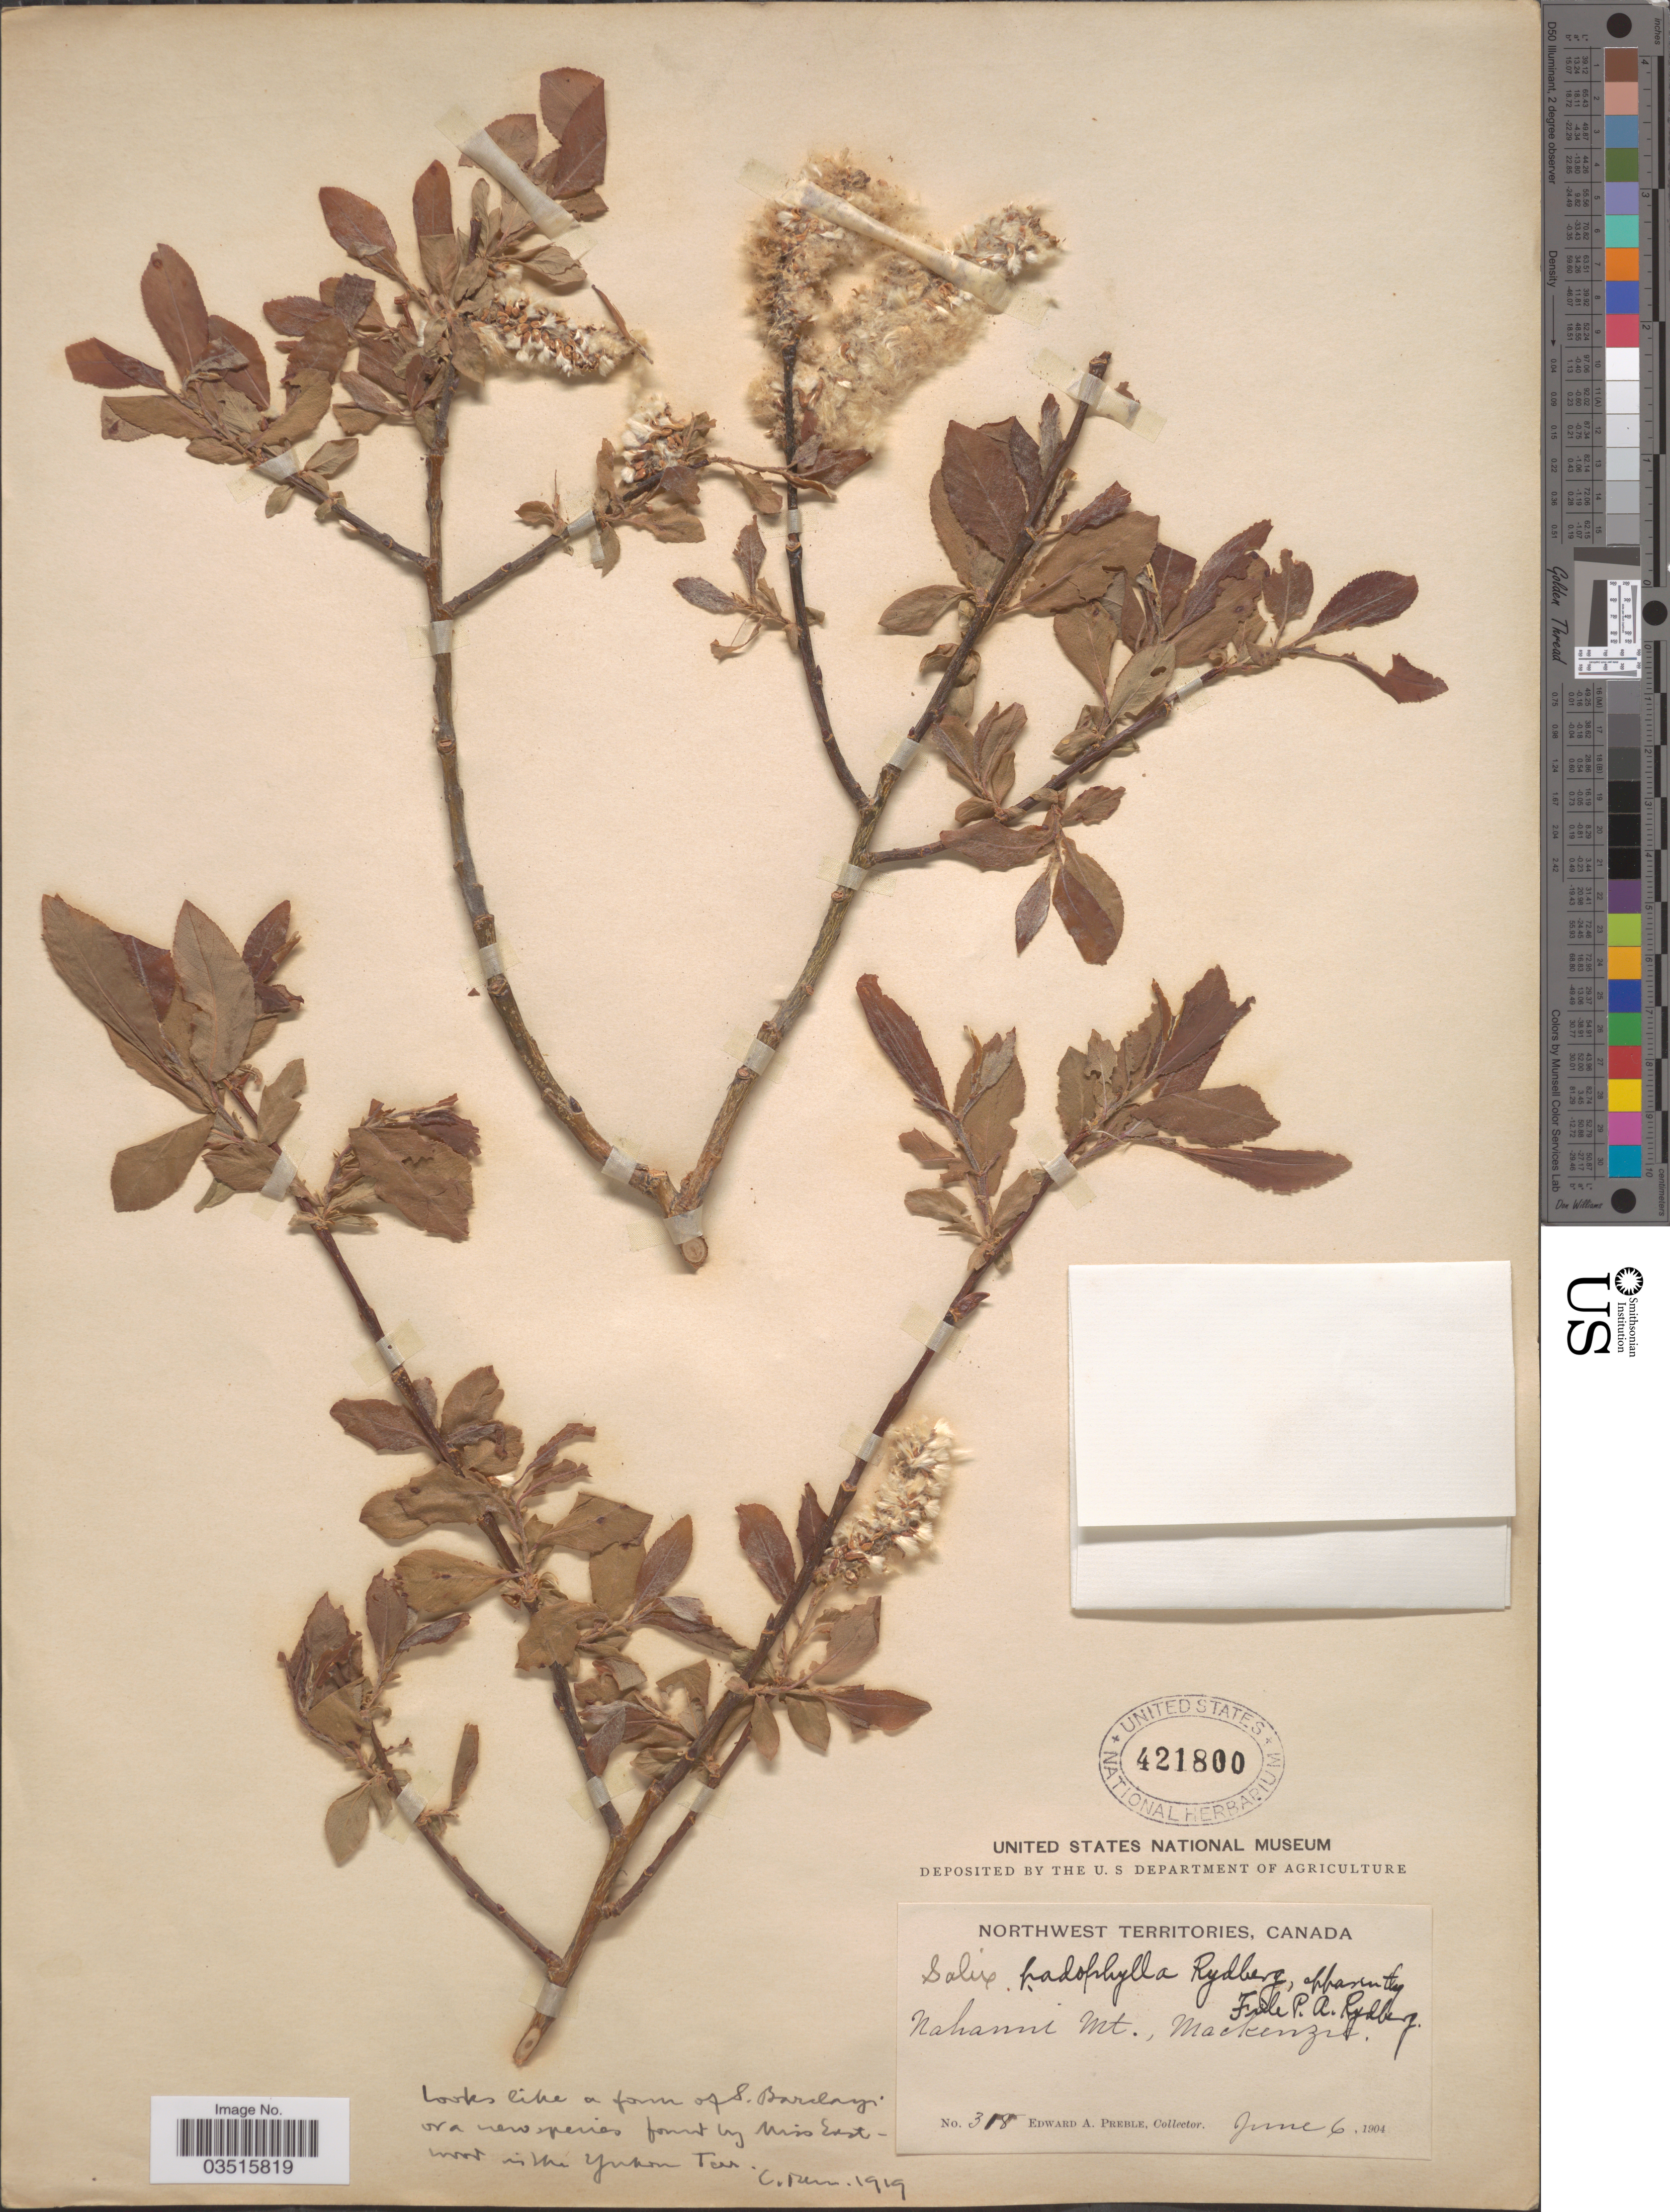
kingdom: Plantae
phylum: Tracheophyta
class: Magnoliopsida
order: Malpighiales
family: Salicaceae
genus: Salix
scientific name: Salix monticola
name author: Bebb.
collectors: E. Preble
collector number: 318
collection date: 1904-06-06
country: Canada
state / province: Northwest Territories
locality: Nahanni Mt., Mackenzie.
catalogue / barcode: US 421800